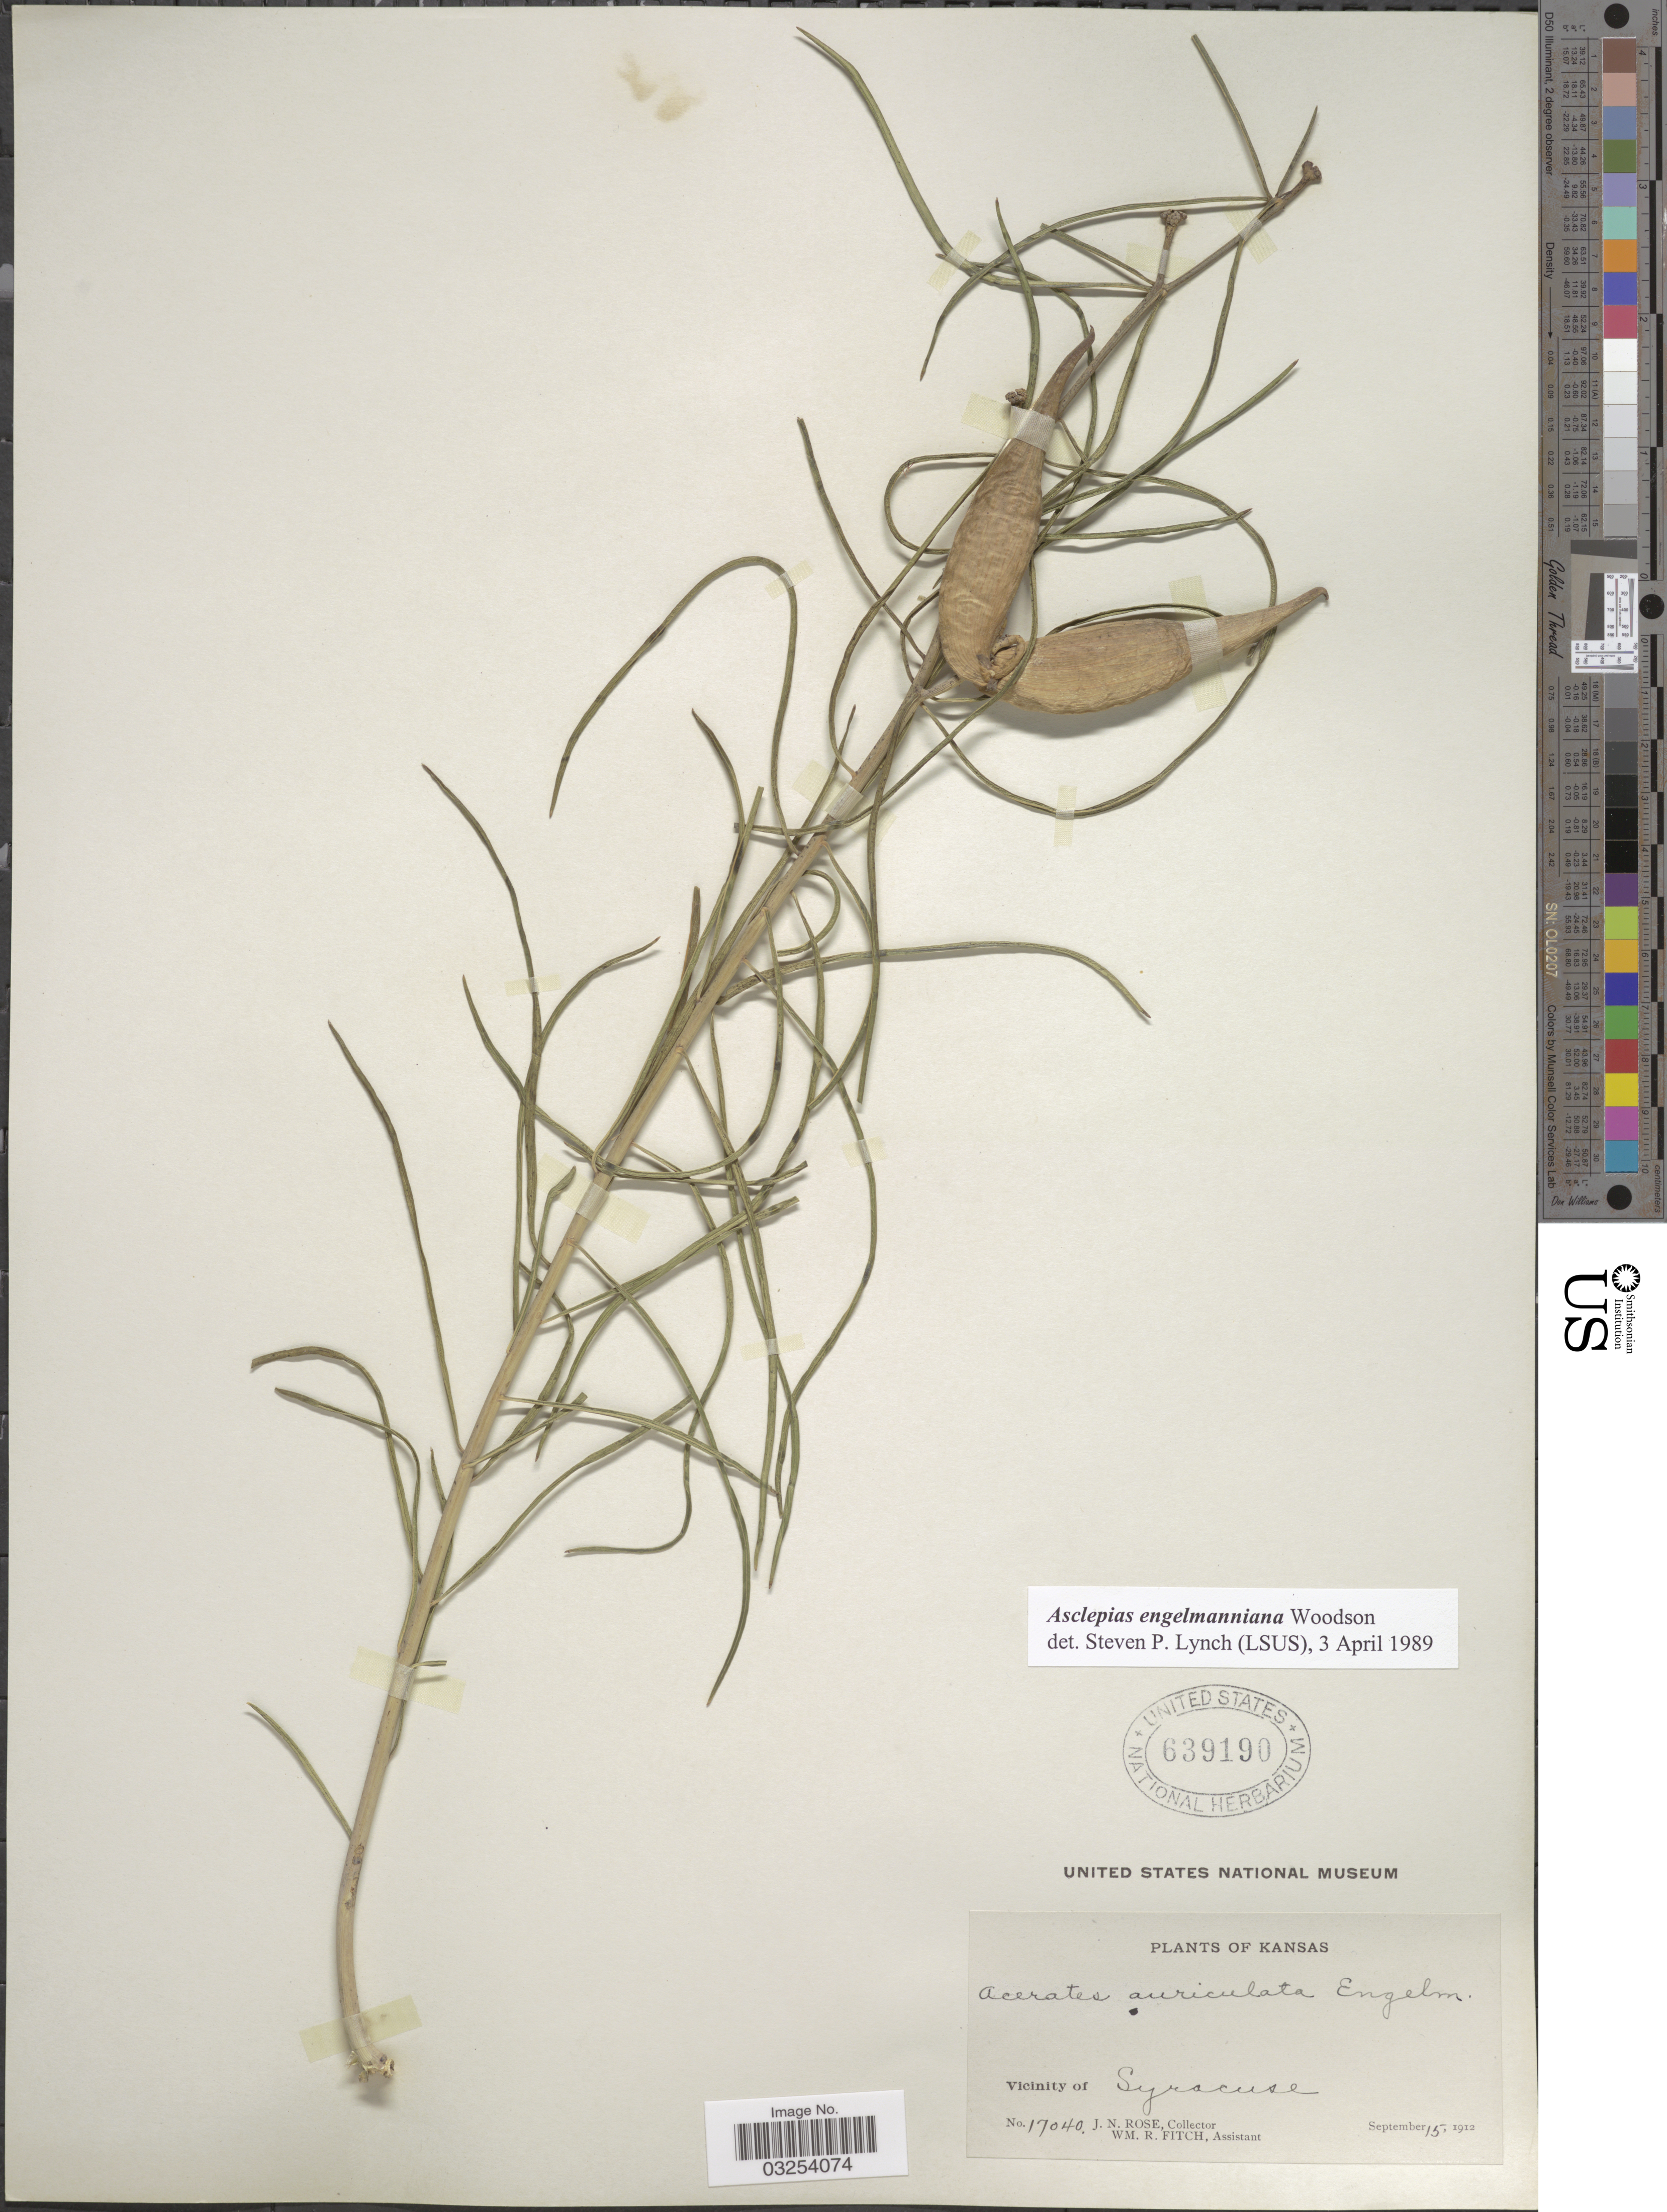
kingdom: Plantae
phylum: Tracheophyta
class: Magnoliopsida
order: Gentianales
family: Apocynaceae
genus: Asclepias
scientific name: Asclepias engelmanniana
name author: Woodson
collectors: J. N. Rose & W. R. Fitch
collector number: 17040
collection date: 1912-09-15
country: United States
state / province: Kansas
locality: Vicinity of Syracuse.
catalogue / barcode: US 639190